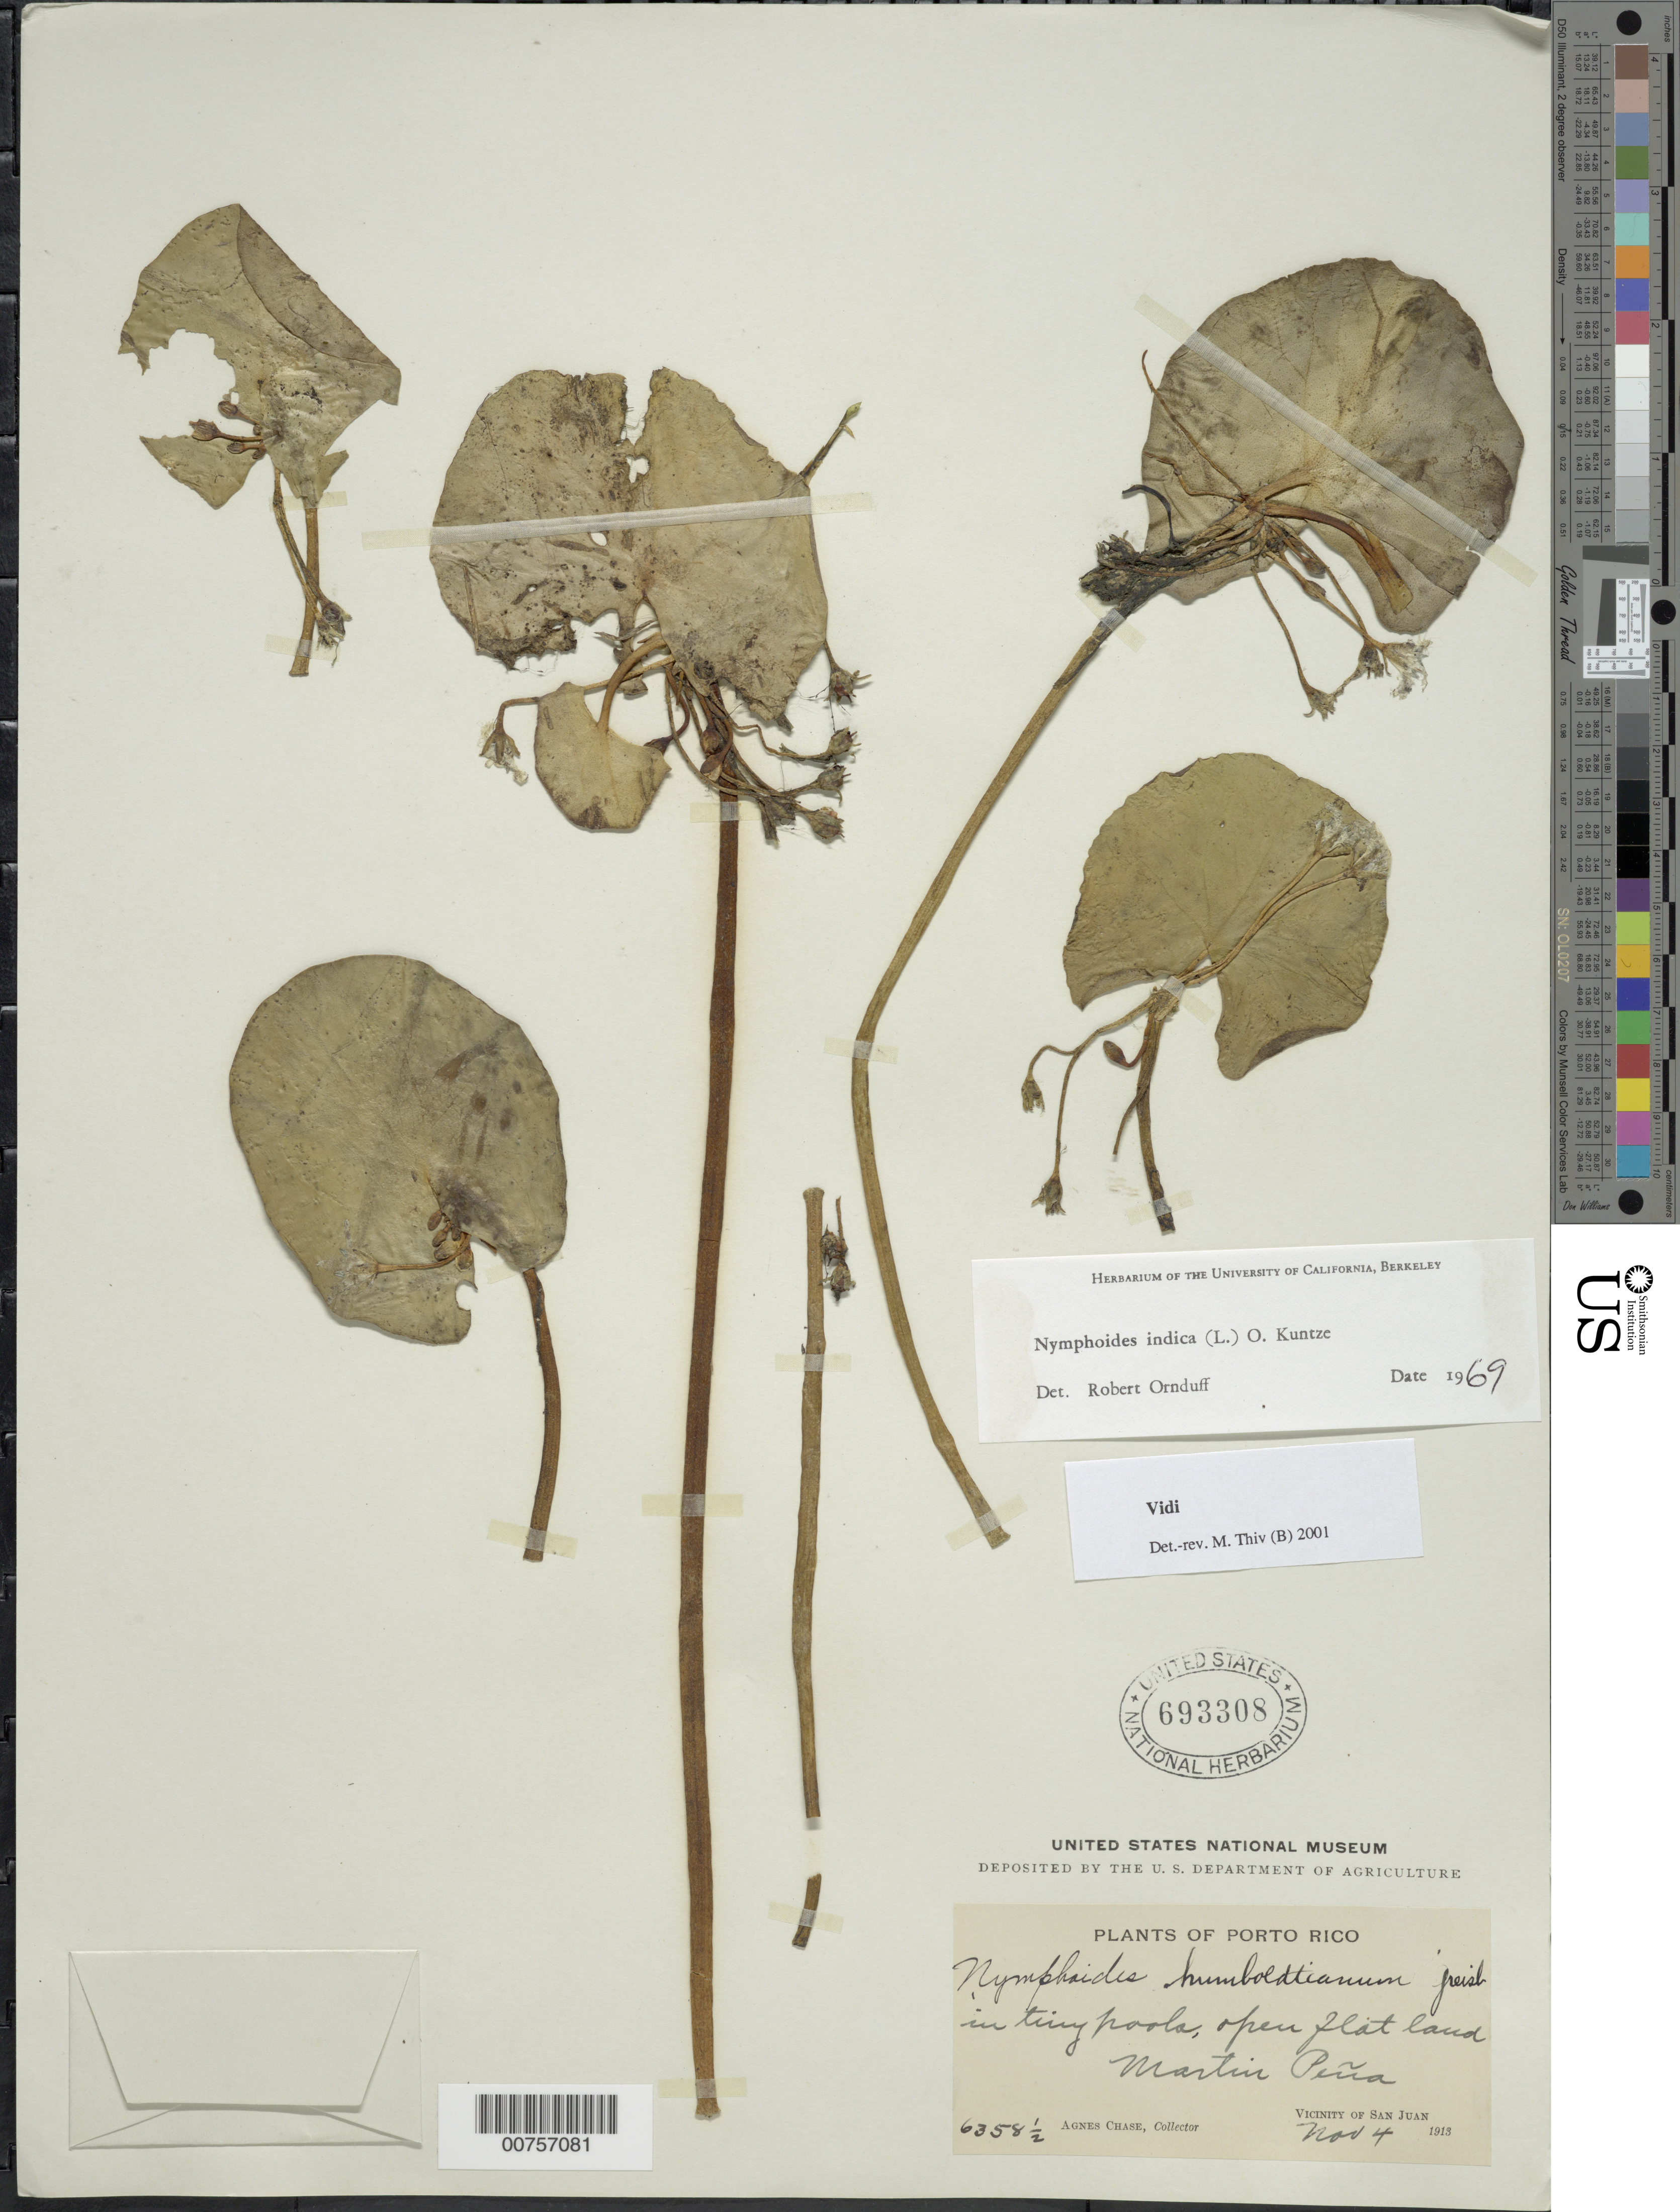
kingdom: Plantae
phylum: Tracheophyta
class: Magnoliopsida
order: Asterales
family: Menyanthaceae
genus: Nymphoides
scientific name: Nymphoides indica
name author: (L.) Kuntze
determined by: Thiv, M.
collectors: A. Chase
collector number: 6358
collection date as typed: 04 Nov 1913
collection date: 1913-11-04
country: Puerto Rico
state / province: San Juan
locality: Vicinity of San Juan; Martin Peña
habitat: In tiny pools, open flat land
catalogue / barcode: US 693308